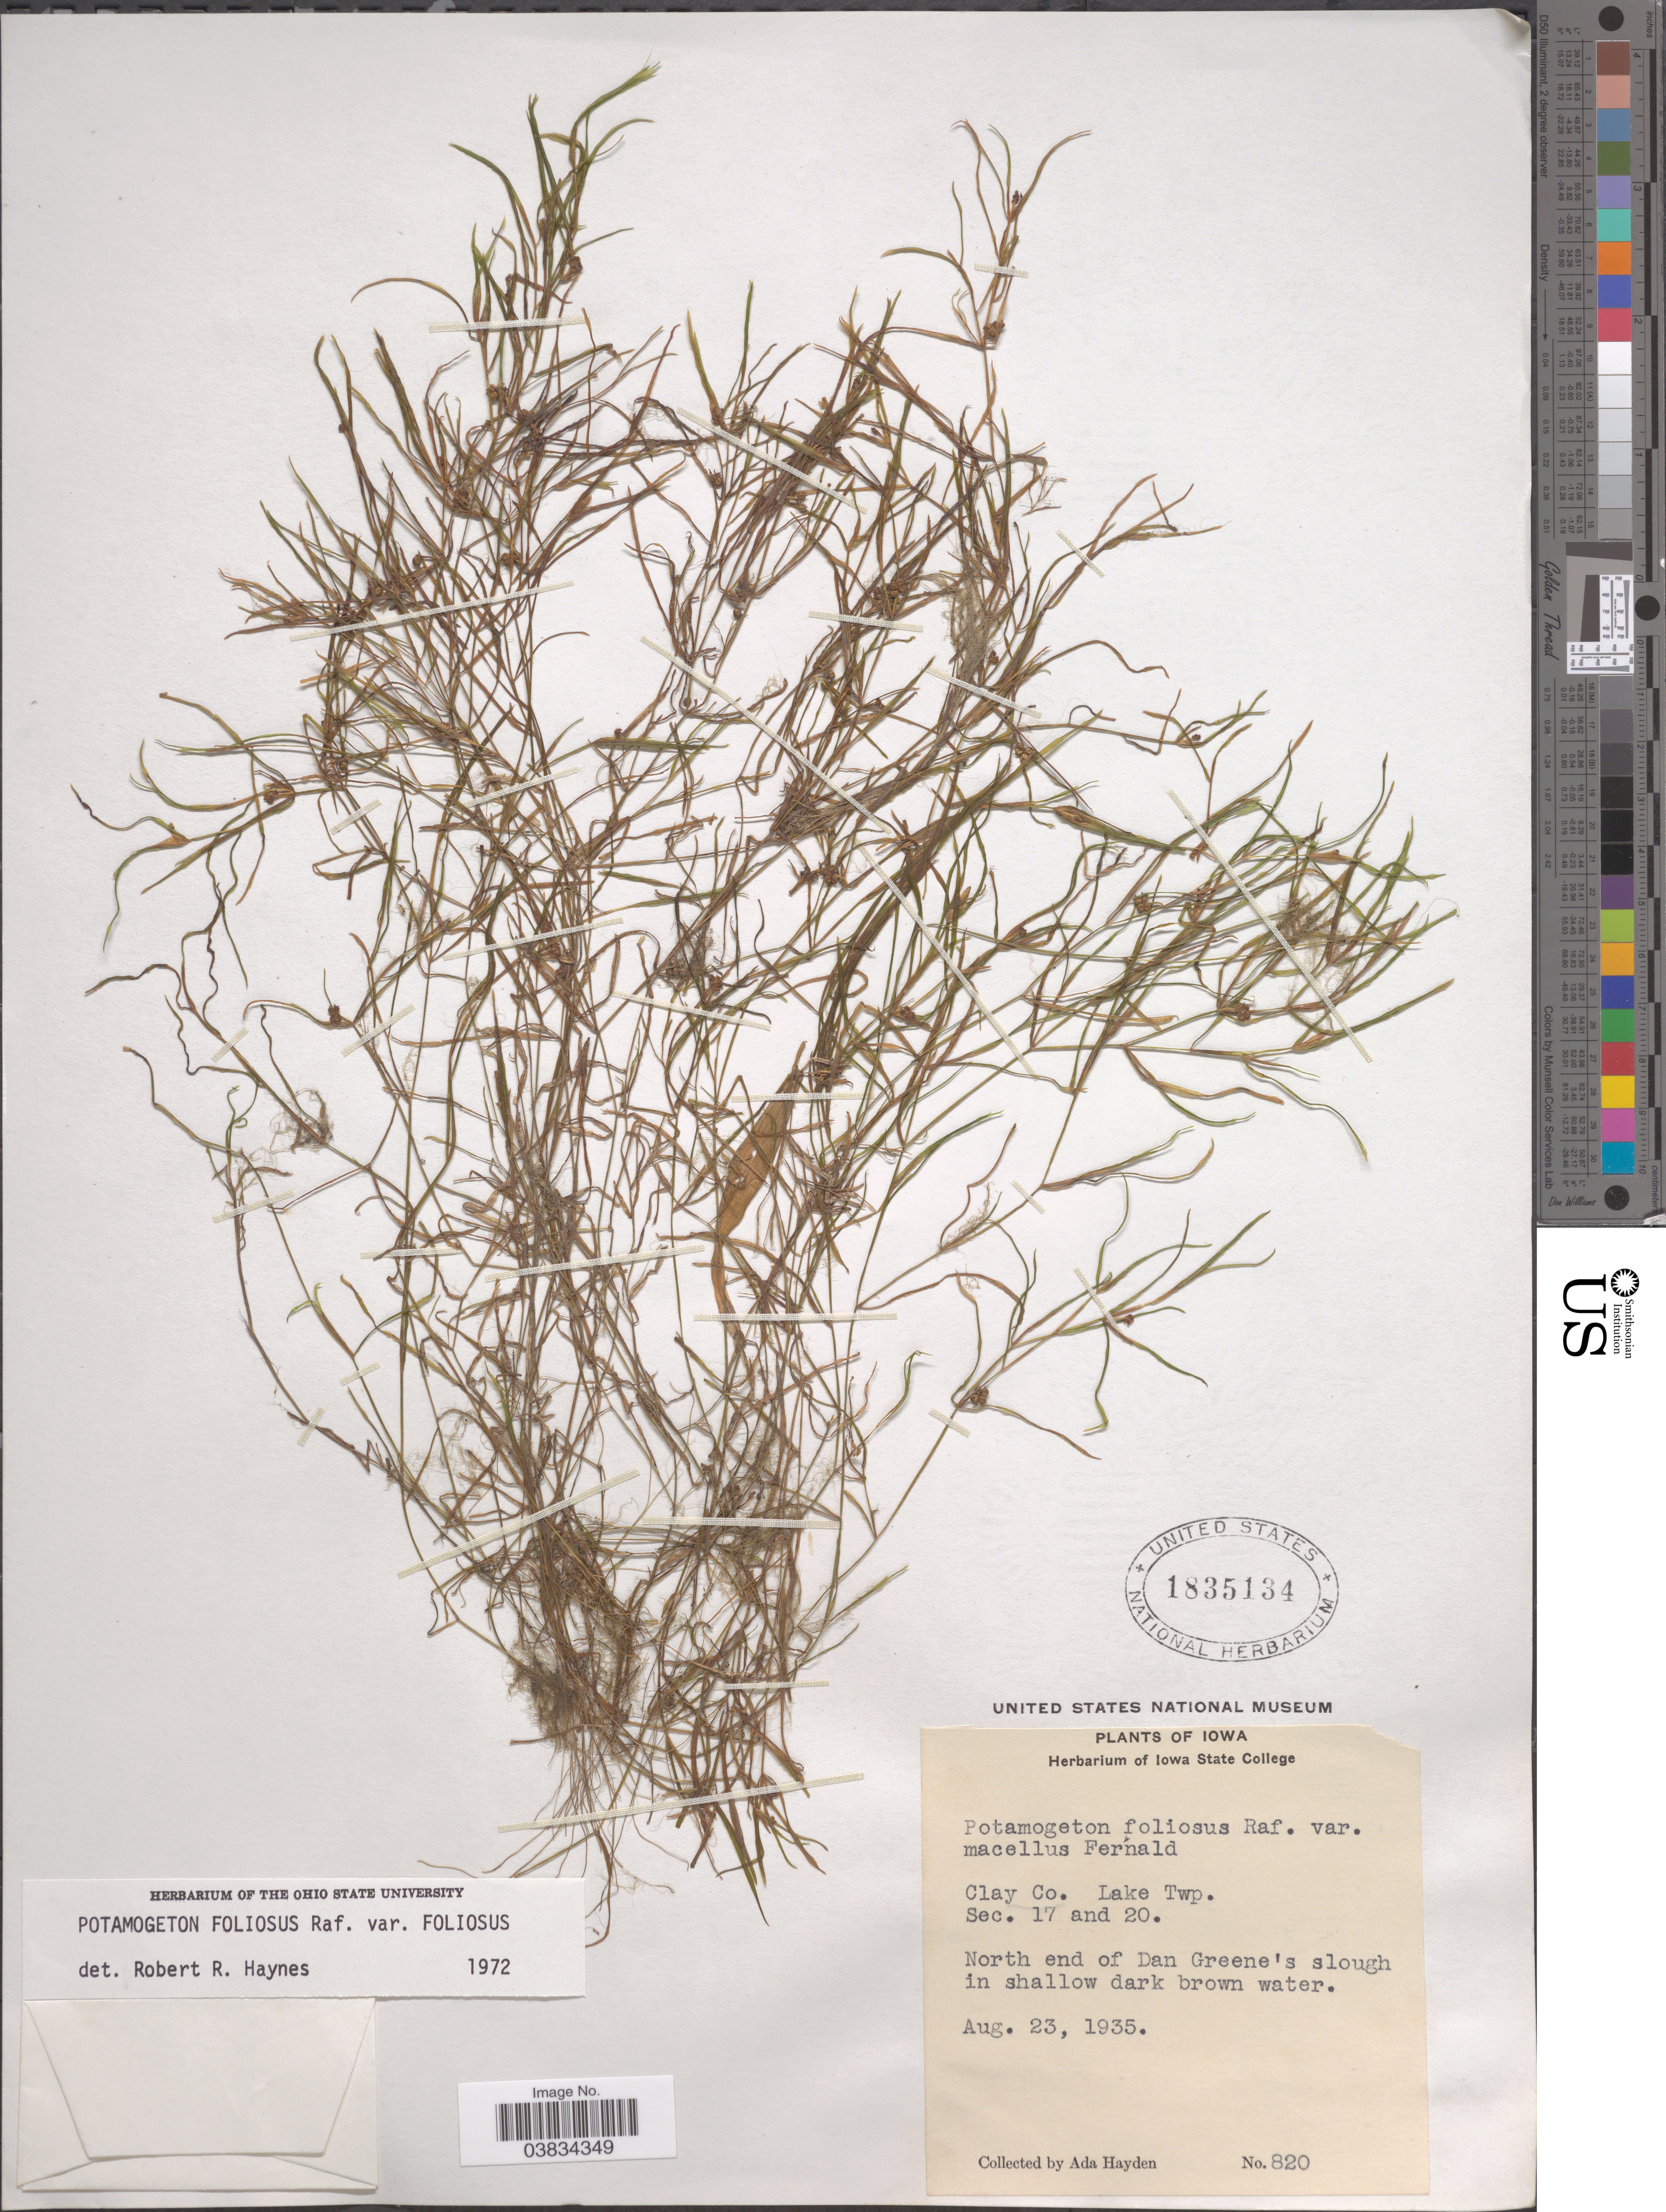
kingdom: Plantae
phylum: Tracheophyta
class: Liliopsida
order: Alismatales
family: Potamogetonaceae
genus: Potamogeton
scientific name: Potamogeton foliosus var. foliosus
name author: Raf.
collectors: Ada Hayden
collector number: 820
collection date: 1935-08-23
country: United States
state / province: Iowa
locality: Clay Co. Lake Twp. Sec. 17 and 20. North end of Dan Greene's slough in shallow dark brown water.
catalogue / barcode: US 1835134